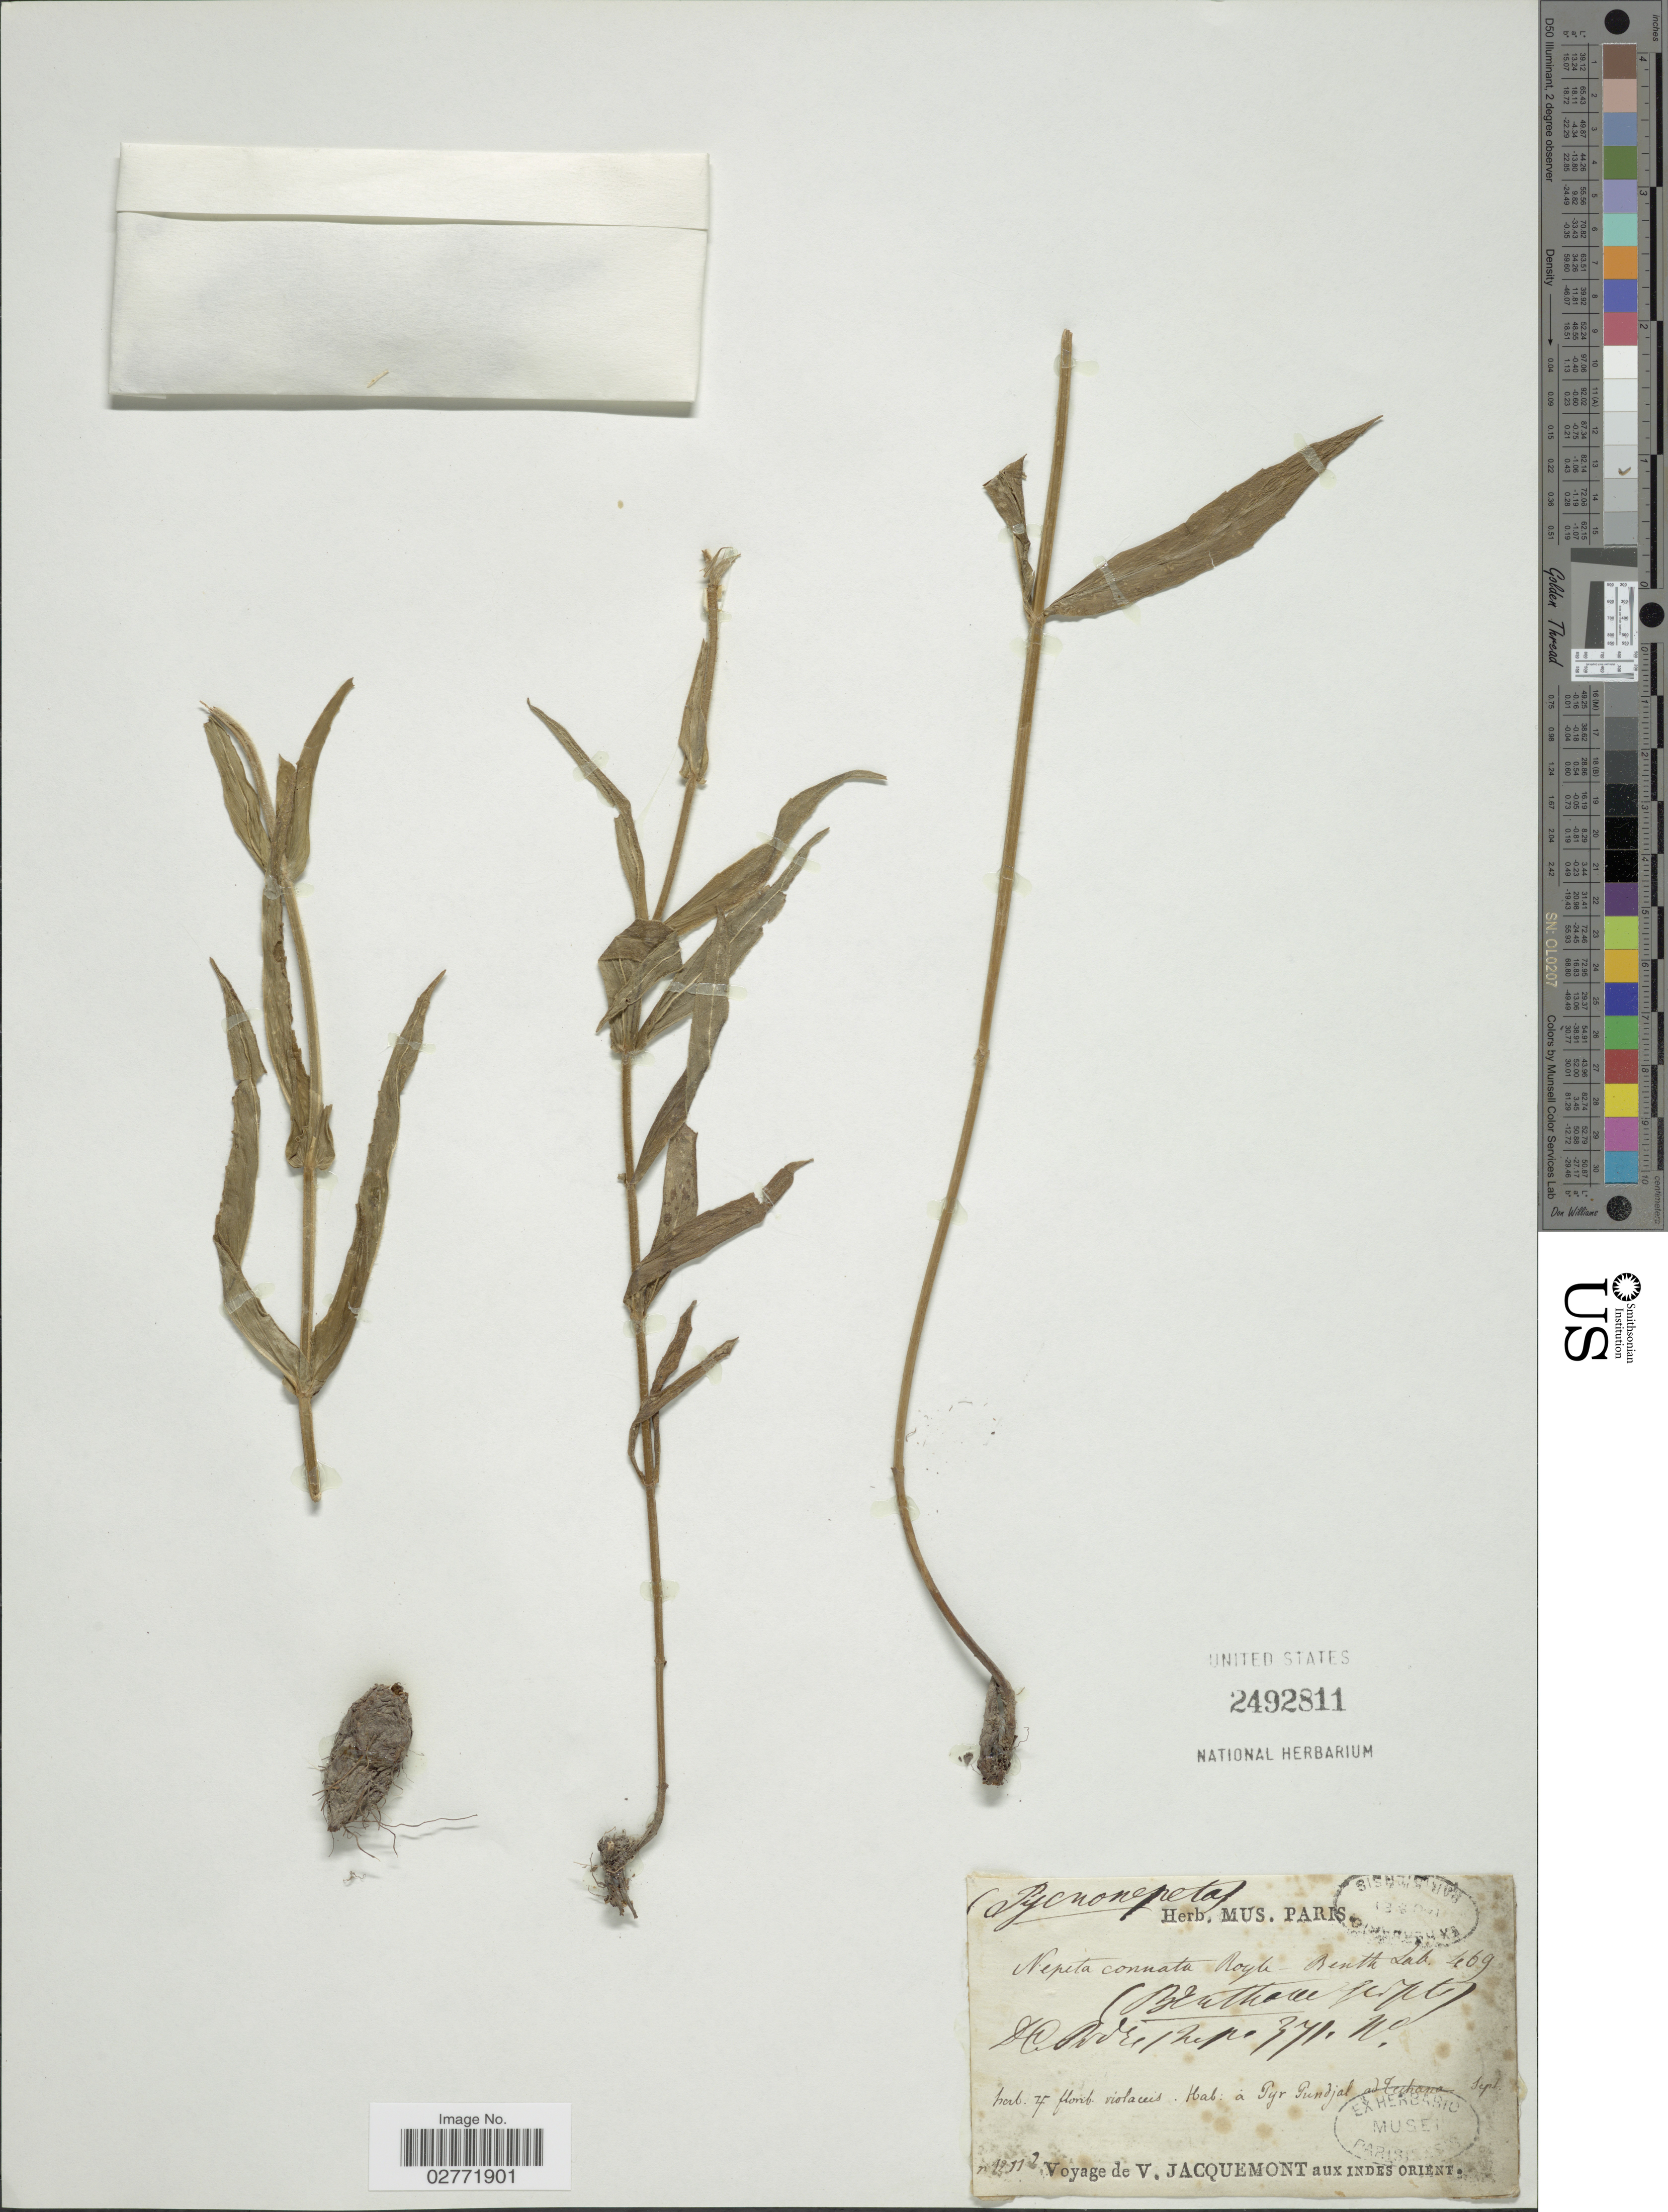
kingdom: Plantae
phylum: Tracheophyta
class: Magnoliopsida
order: Lamiales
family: Lamiaceae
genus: Nepeta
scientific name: Nepeta connata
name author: Royle ex Benth.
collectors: V. Jacquemont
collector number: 12112*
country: India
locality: Pyr Pundjab ad Terhana [interpreted]. Indes orient.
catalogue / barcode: US 2492811